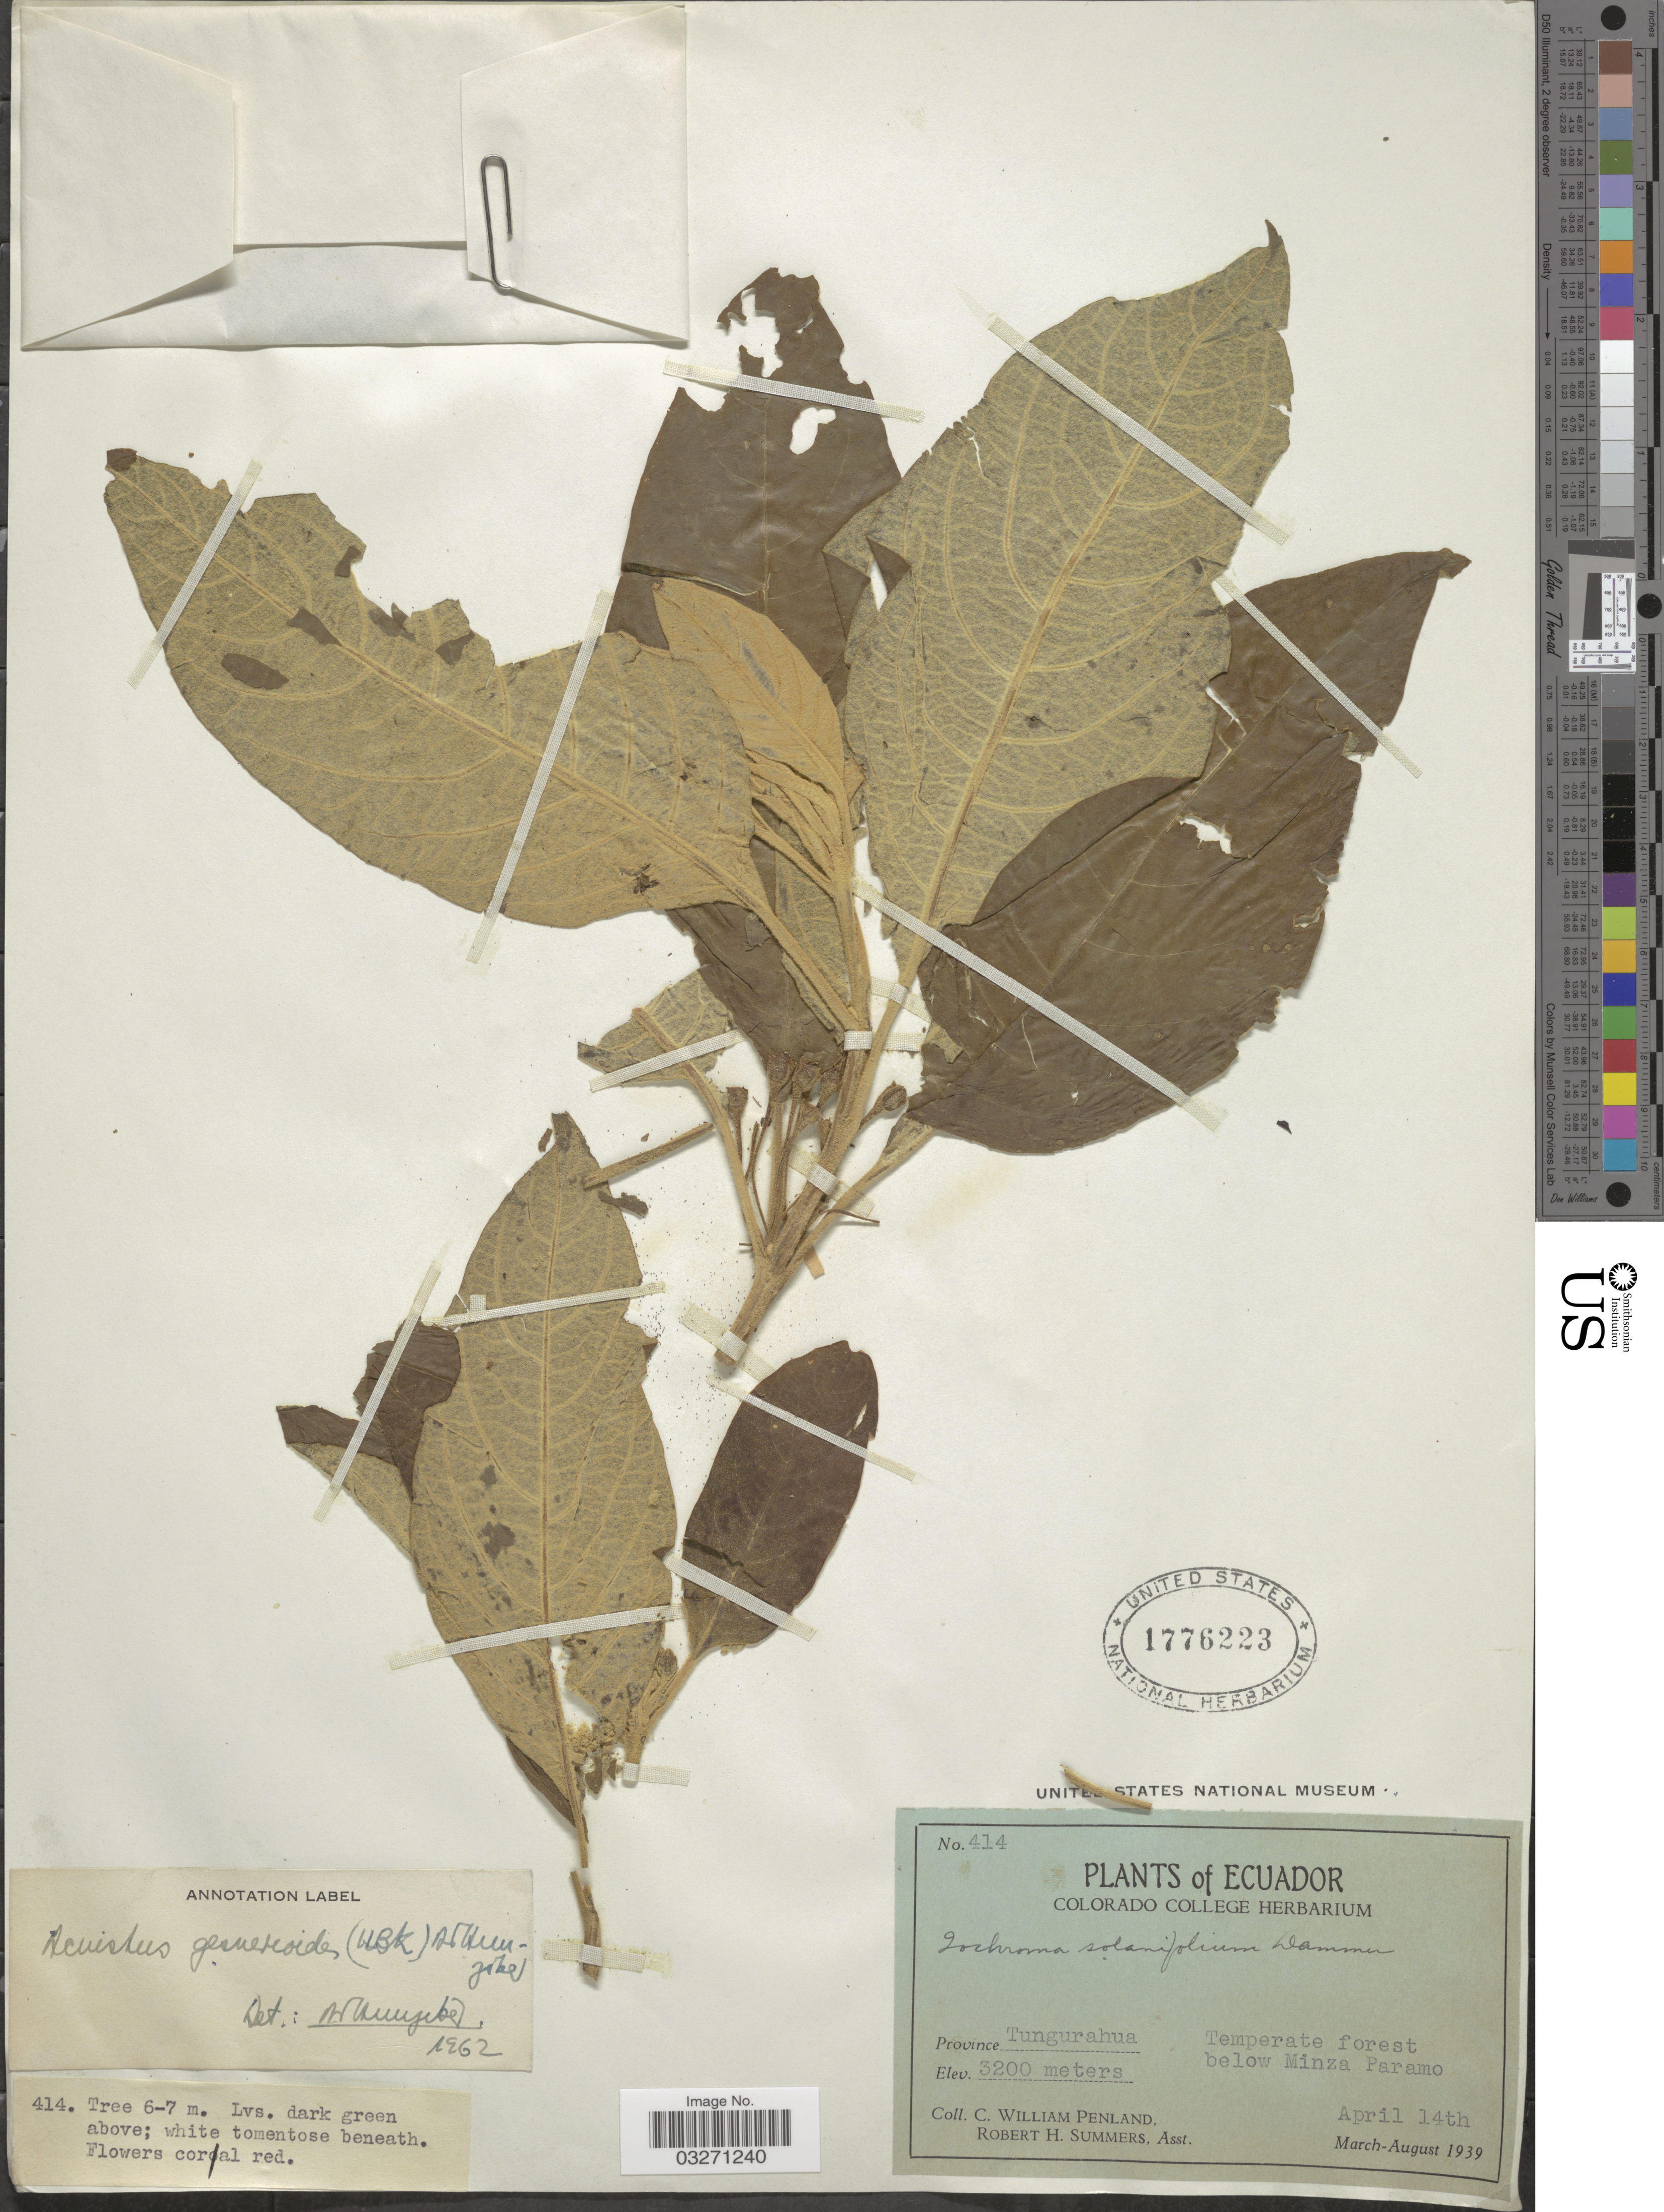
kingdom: Plantae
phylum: Tracheophyta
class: Magnoliopsida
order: Solanales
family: Solanaceae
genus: Acnistus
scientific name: Acnistus gesnerioides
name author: (Kunth) Hunz.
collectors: C. W. Penland & R. Summers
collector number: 414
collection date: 1939-04-14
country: Ecuador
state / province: Tungurahua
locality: Temperate forest below Minza Paramo.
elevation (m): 3200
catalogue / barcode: US 1776223